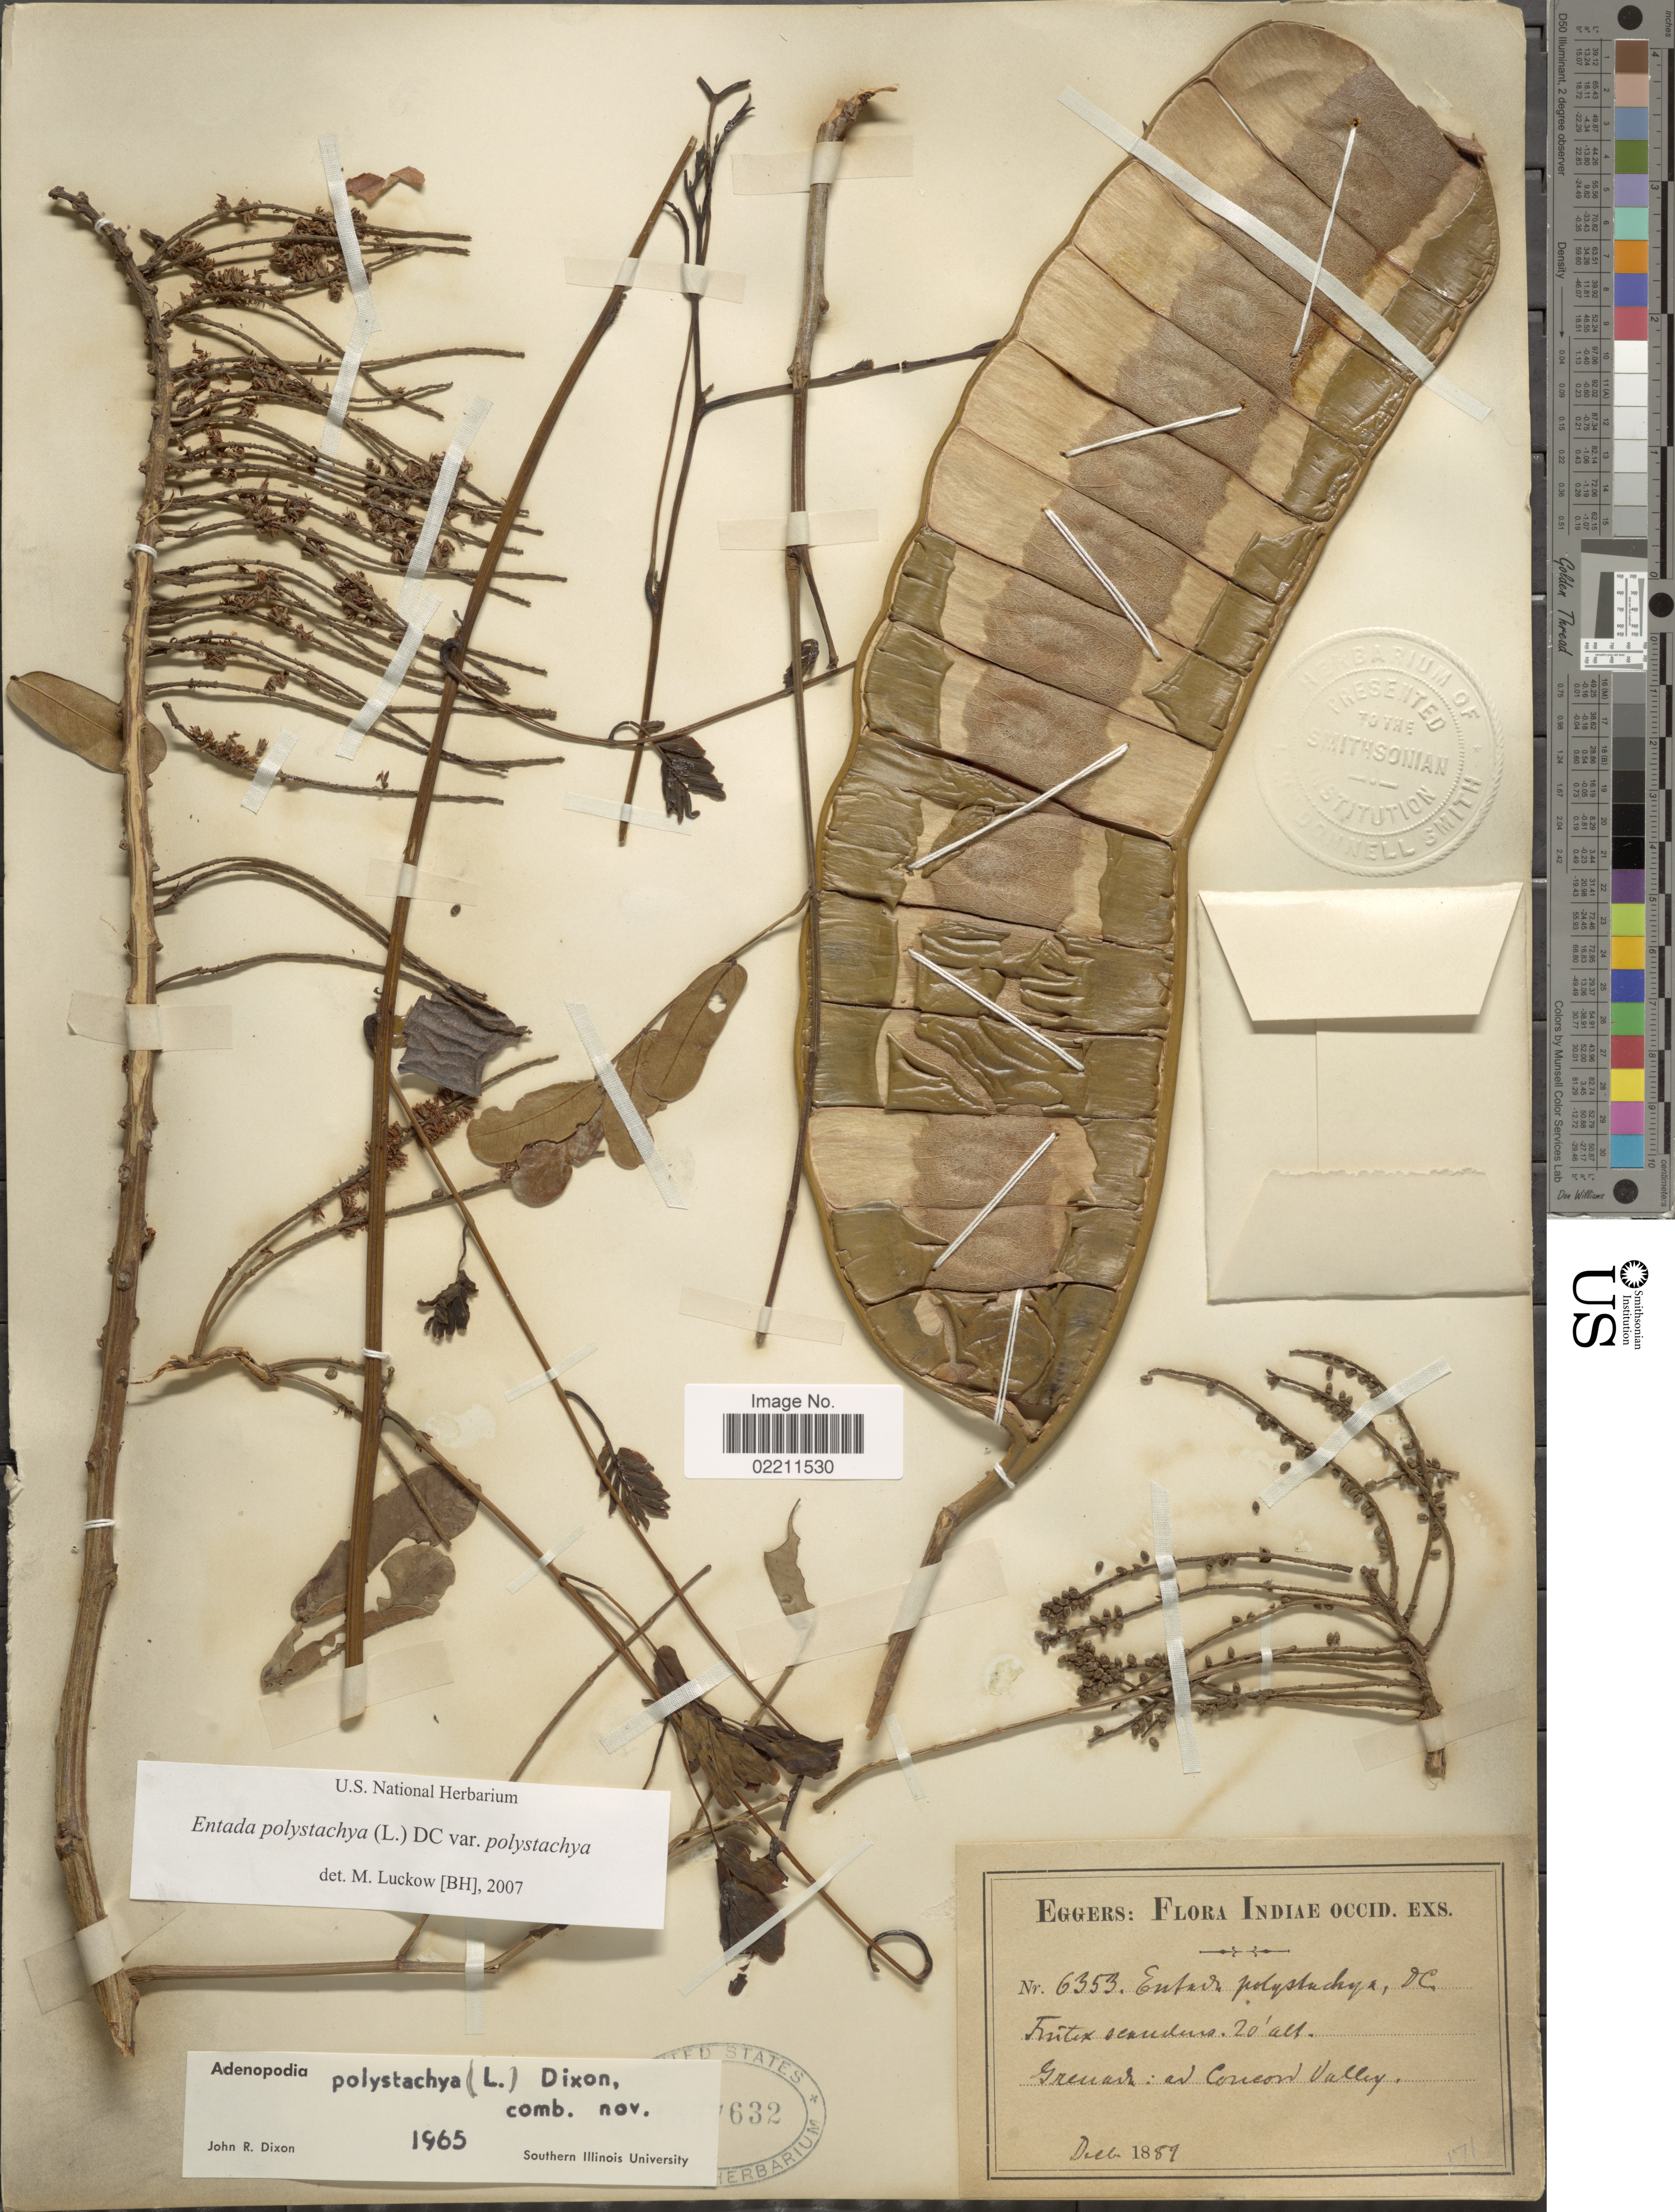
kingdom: Plantae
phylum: Tracheophyta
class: Magnoliopsida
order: Fabales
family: Fabaceae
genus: Entada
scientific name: Entada polystachya var. polystachya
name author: (L.) DC.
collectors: -. Eggers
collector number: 6353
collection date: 1889-12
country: Grenada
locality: Grenada: ad Concord Valley. Indiae occid.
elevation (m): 6